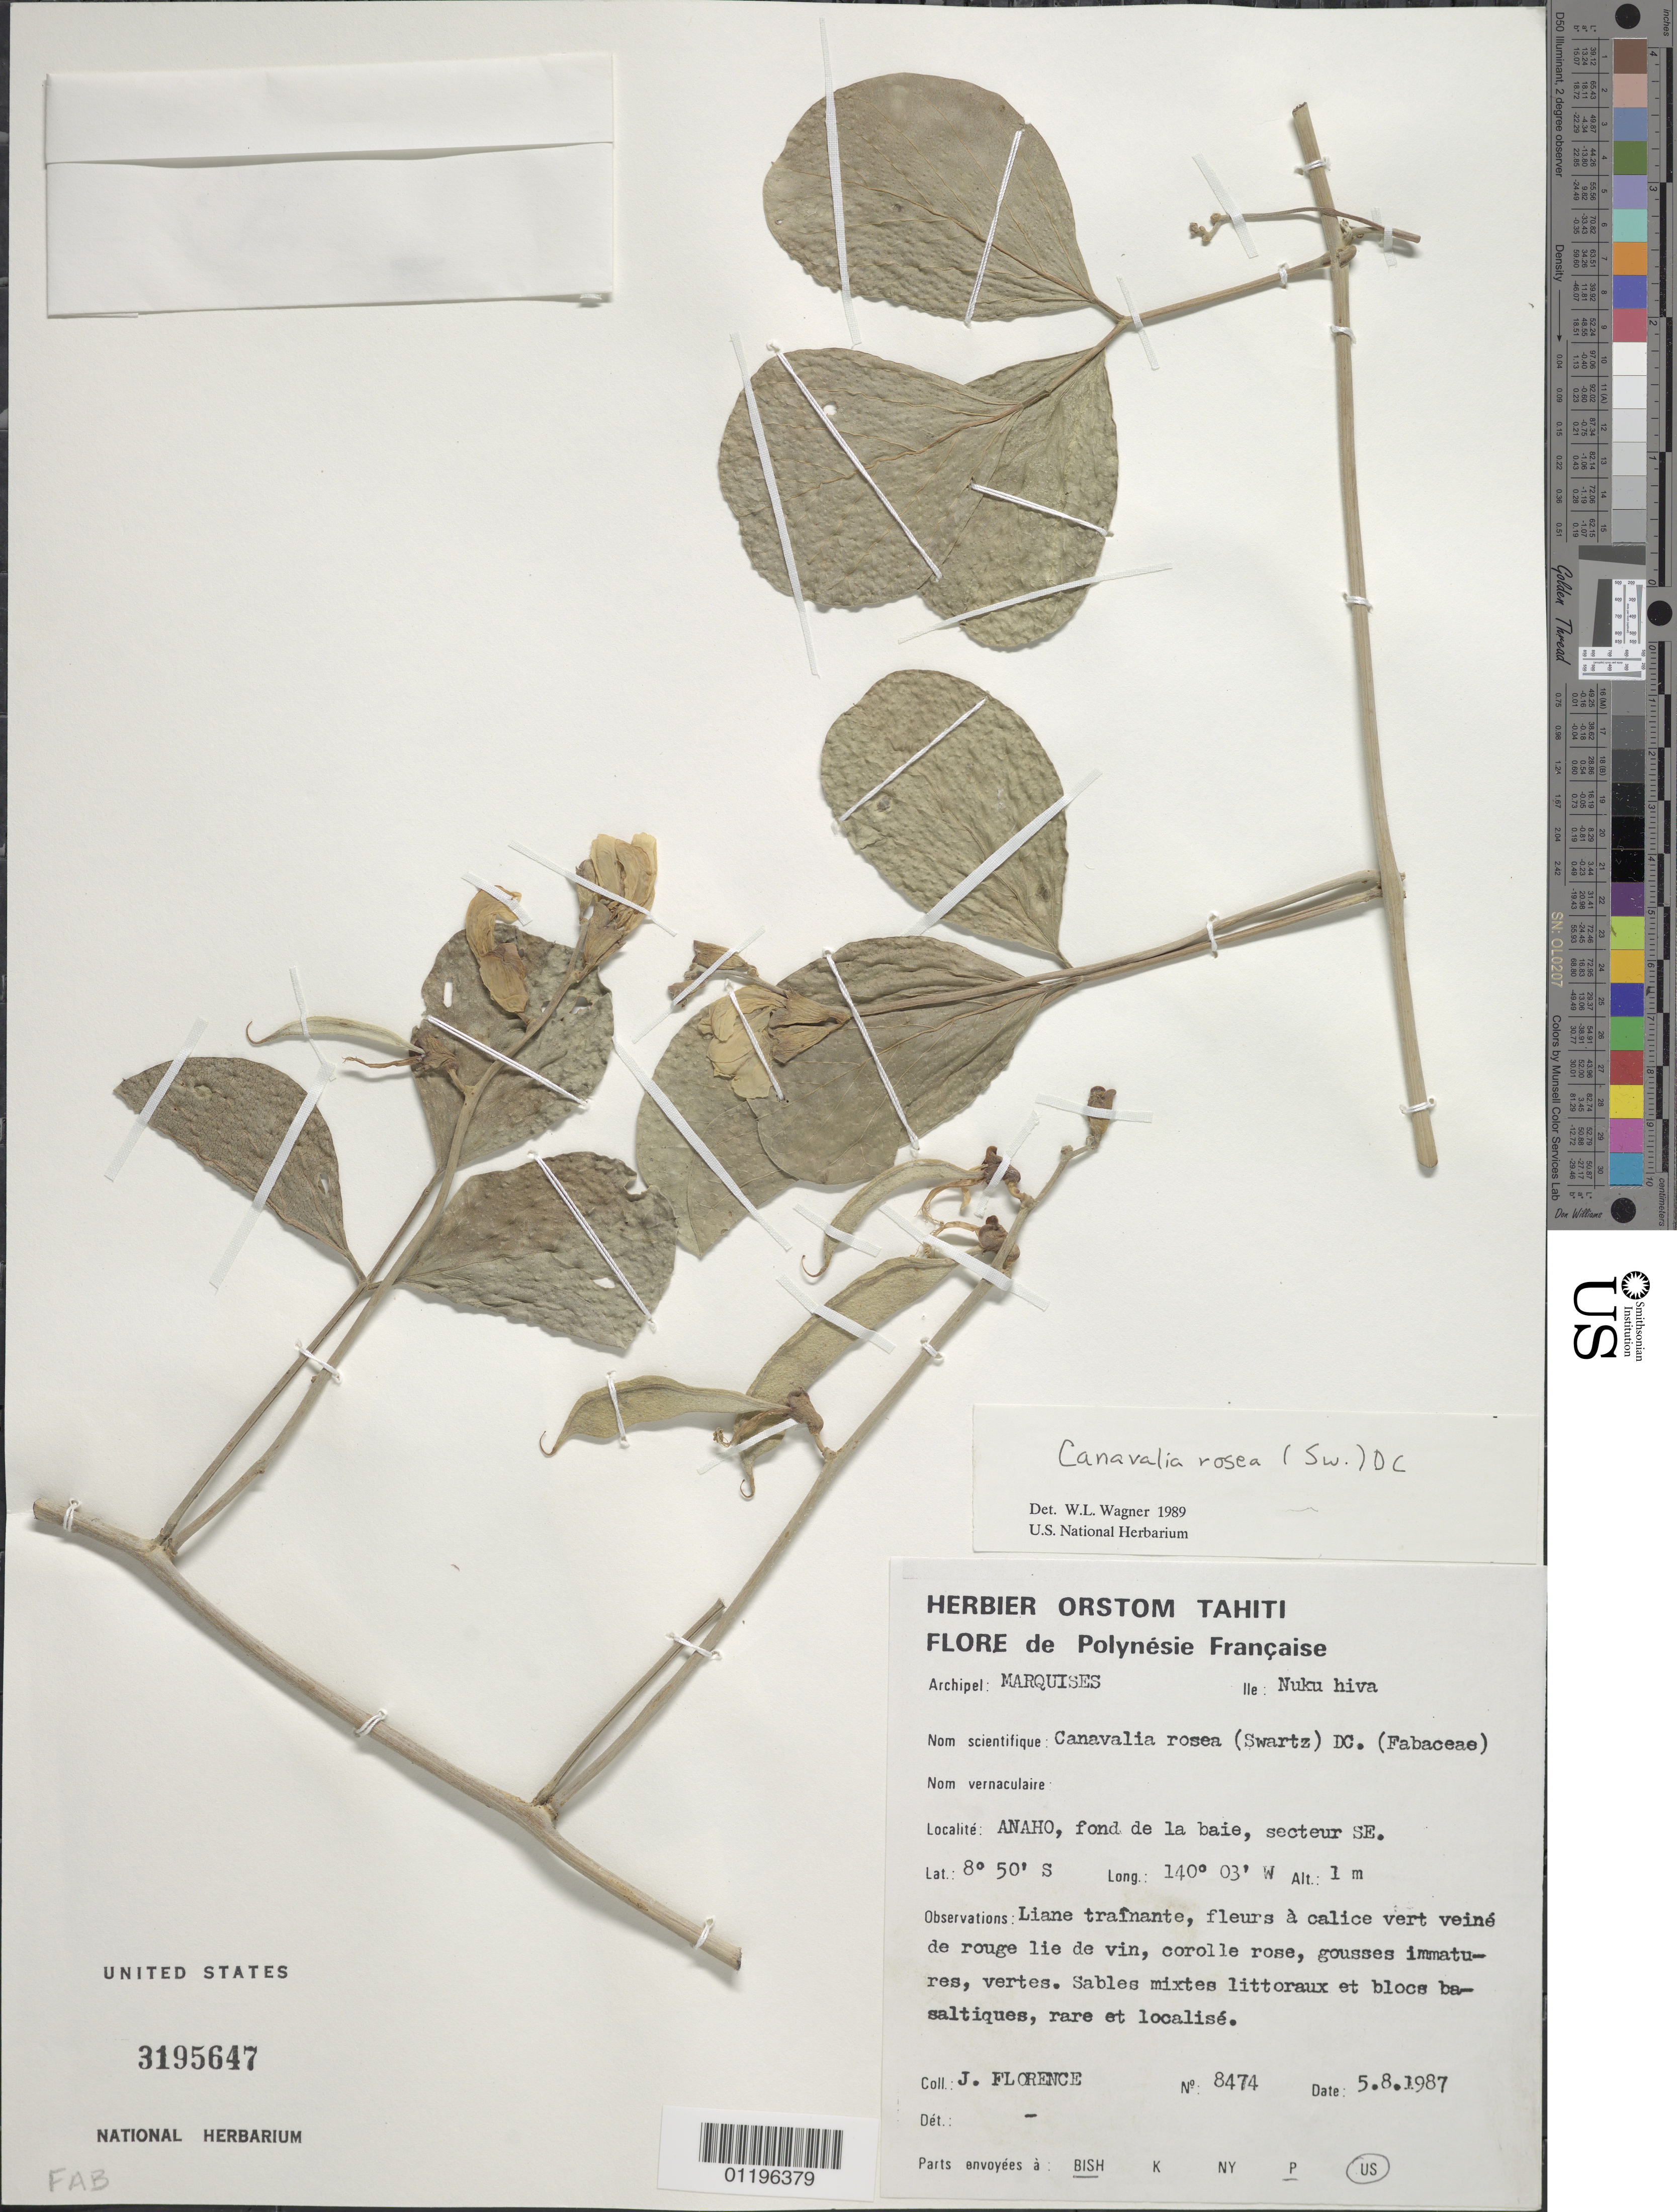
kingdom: Plantae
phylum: Tracheophyta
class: Magnoliopsida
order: Fabales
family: Fabaceae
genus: Canavalia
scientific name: Canavalia rosea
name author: (Sw.) DC.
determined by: Wagner, W. L., (BOT), Smithsonian Institution - National Museum of Natural History (UNITED STATES)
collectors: J. Florence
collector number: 8474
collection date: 1987-08-05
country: French Polynesia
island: Nuku Hiva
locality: Anaho, fond de la baie, secteur SE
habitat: Sables mixtes littoraux et blocs basaltiques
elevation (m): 1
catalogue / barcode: US 3195647